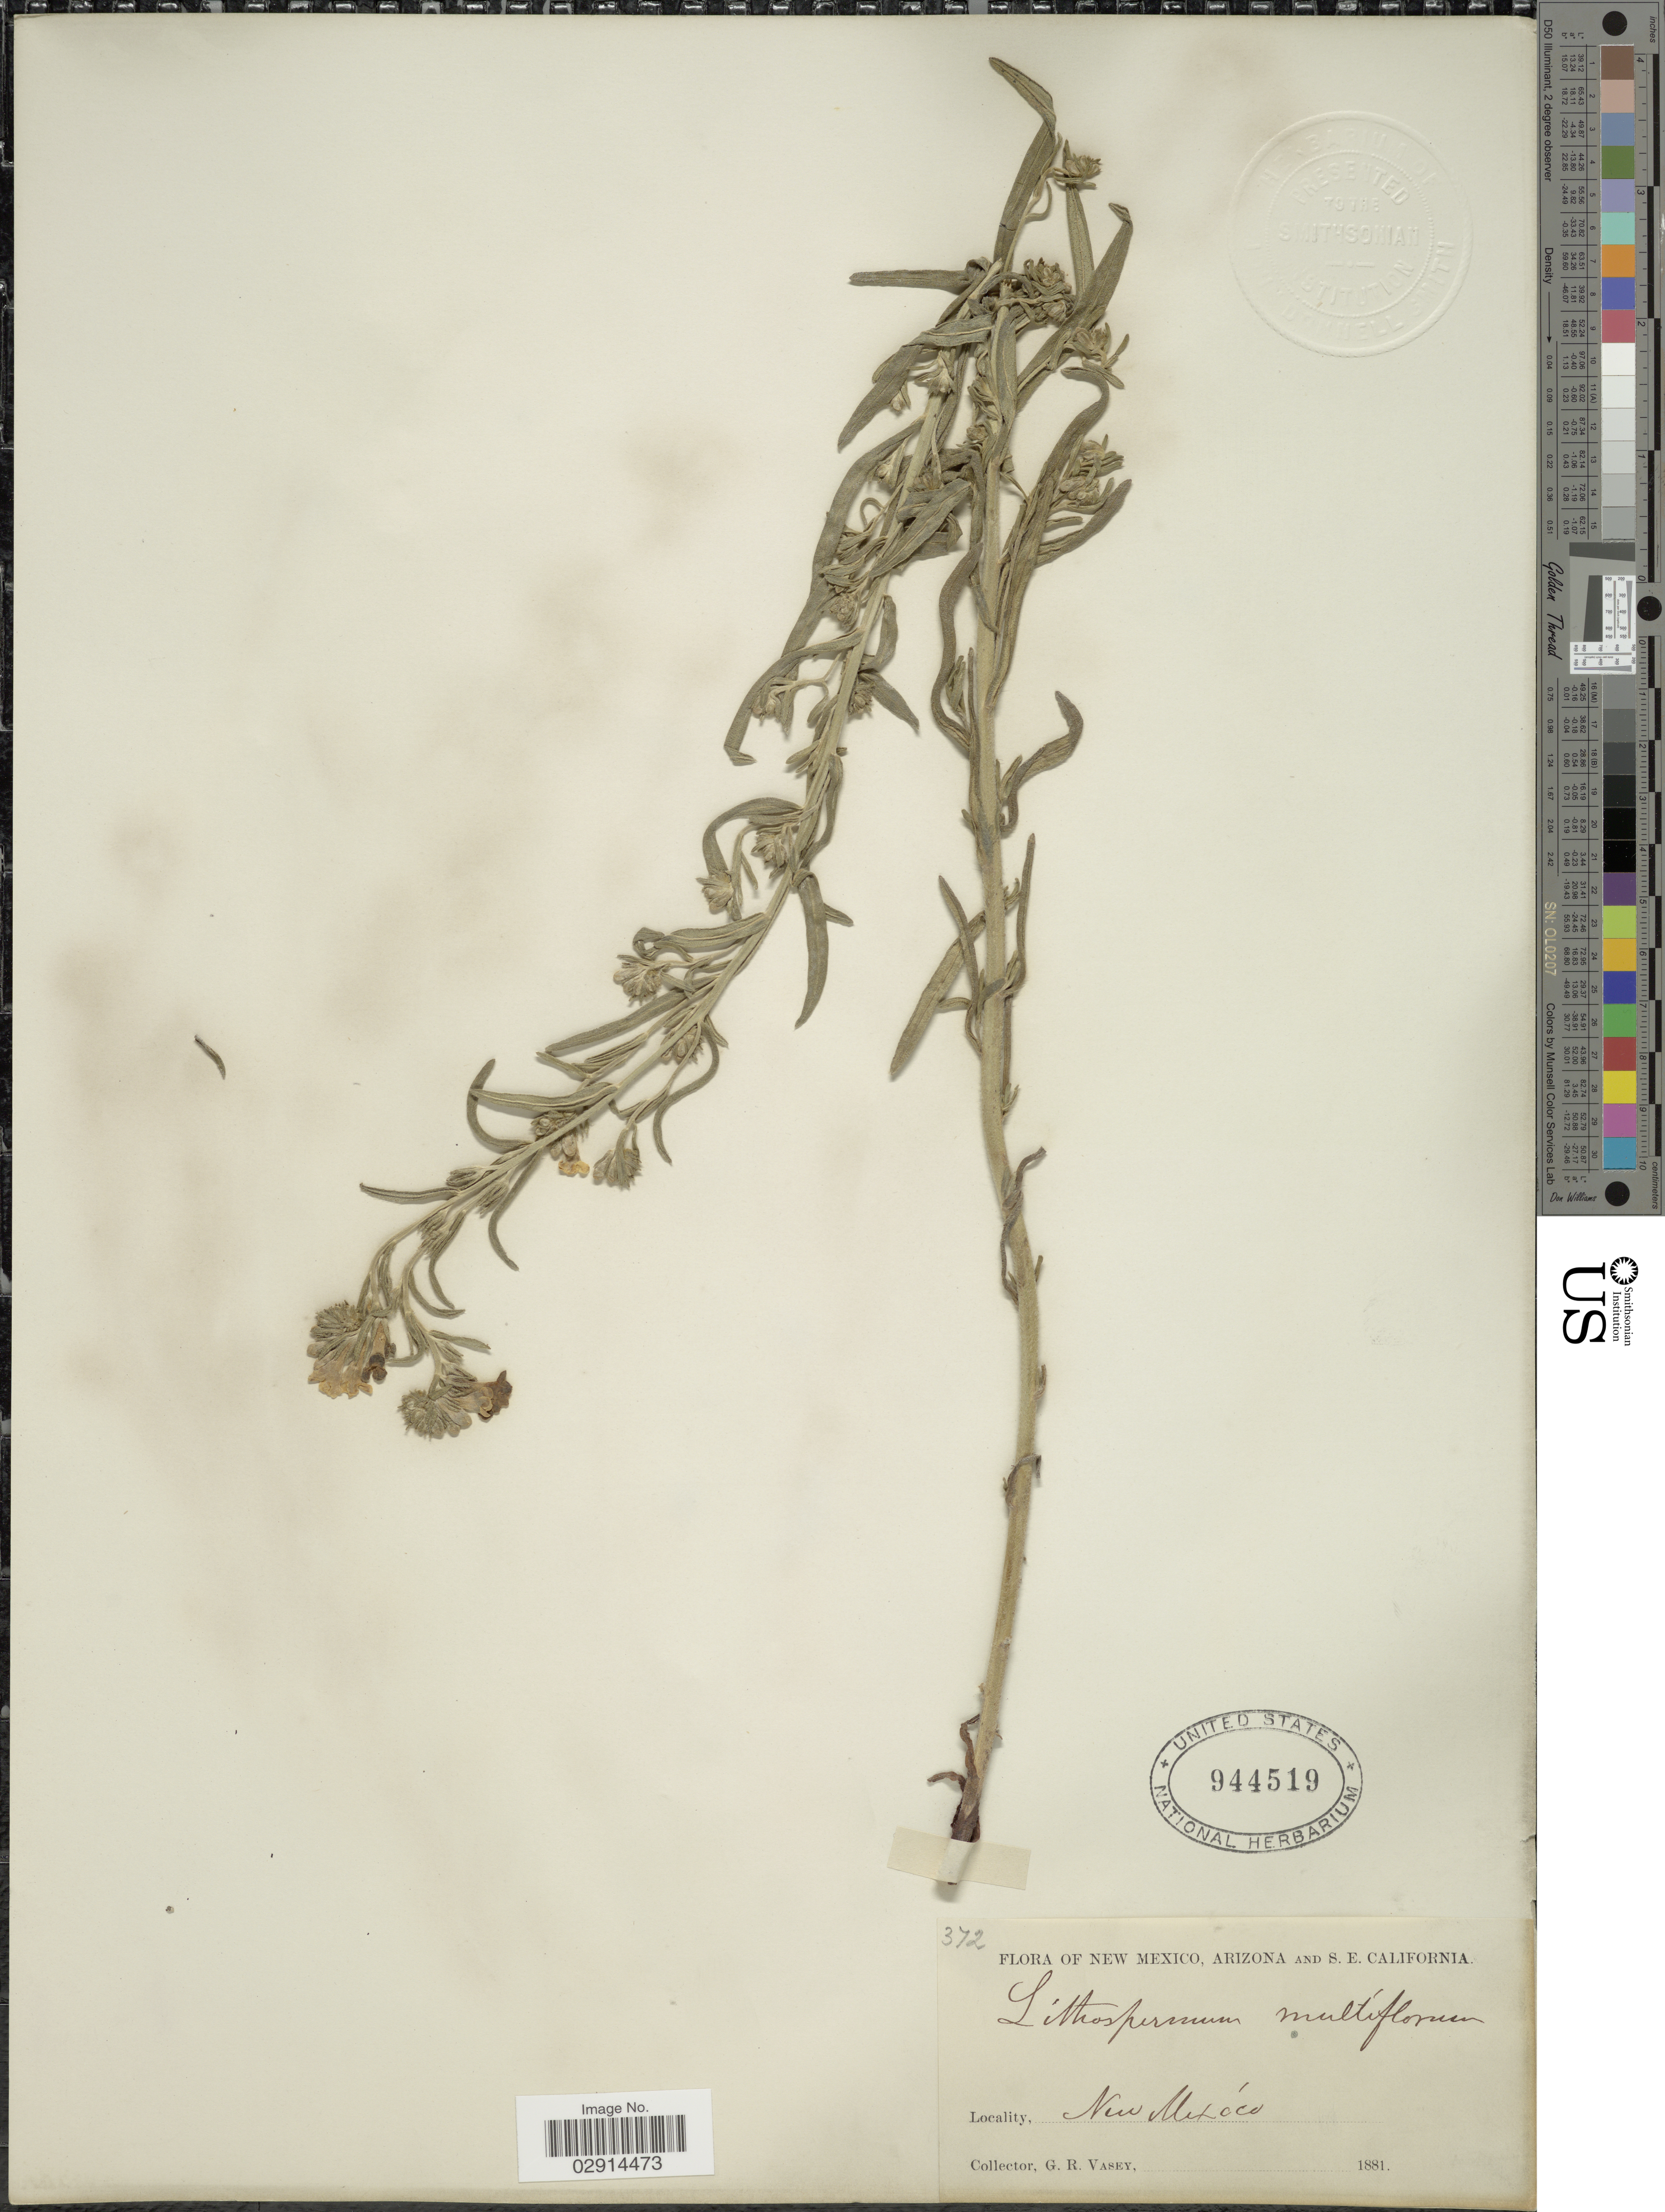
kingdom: Plantae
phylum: Tracheophyta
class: Magnoliopsida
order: Boraginales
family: Boraginaceae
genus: Lithospermum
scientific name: Lithospermum multiflorum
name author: Torr. ex A. Gray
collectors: G. R. Vasey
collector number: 372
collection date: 1881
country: United States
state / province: New Mexico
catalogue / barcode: US 944519